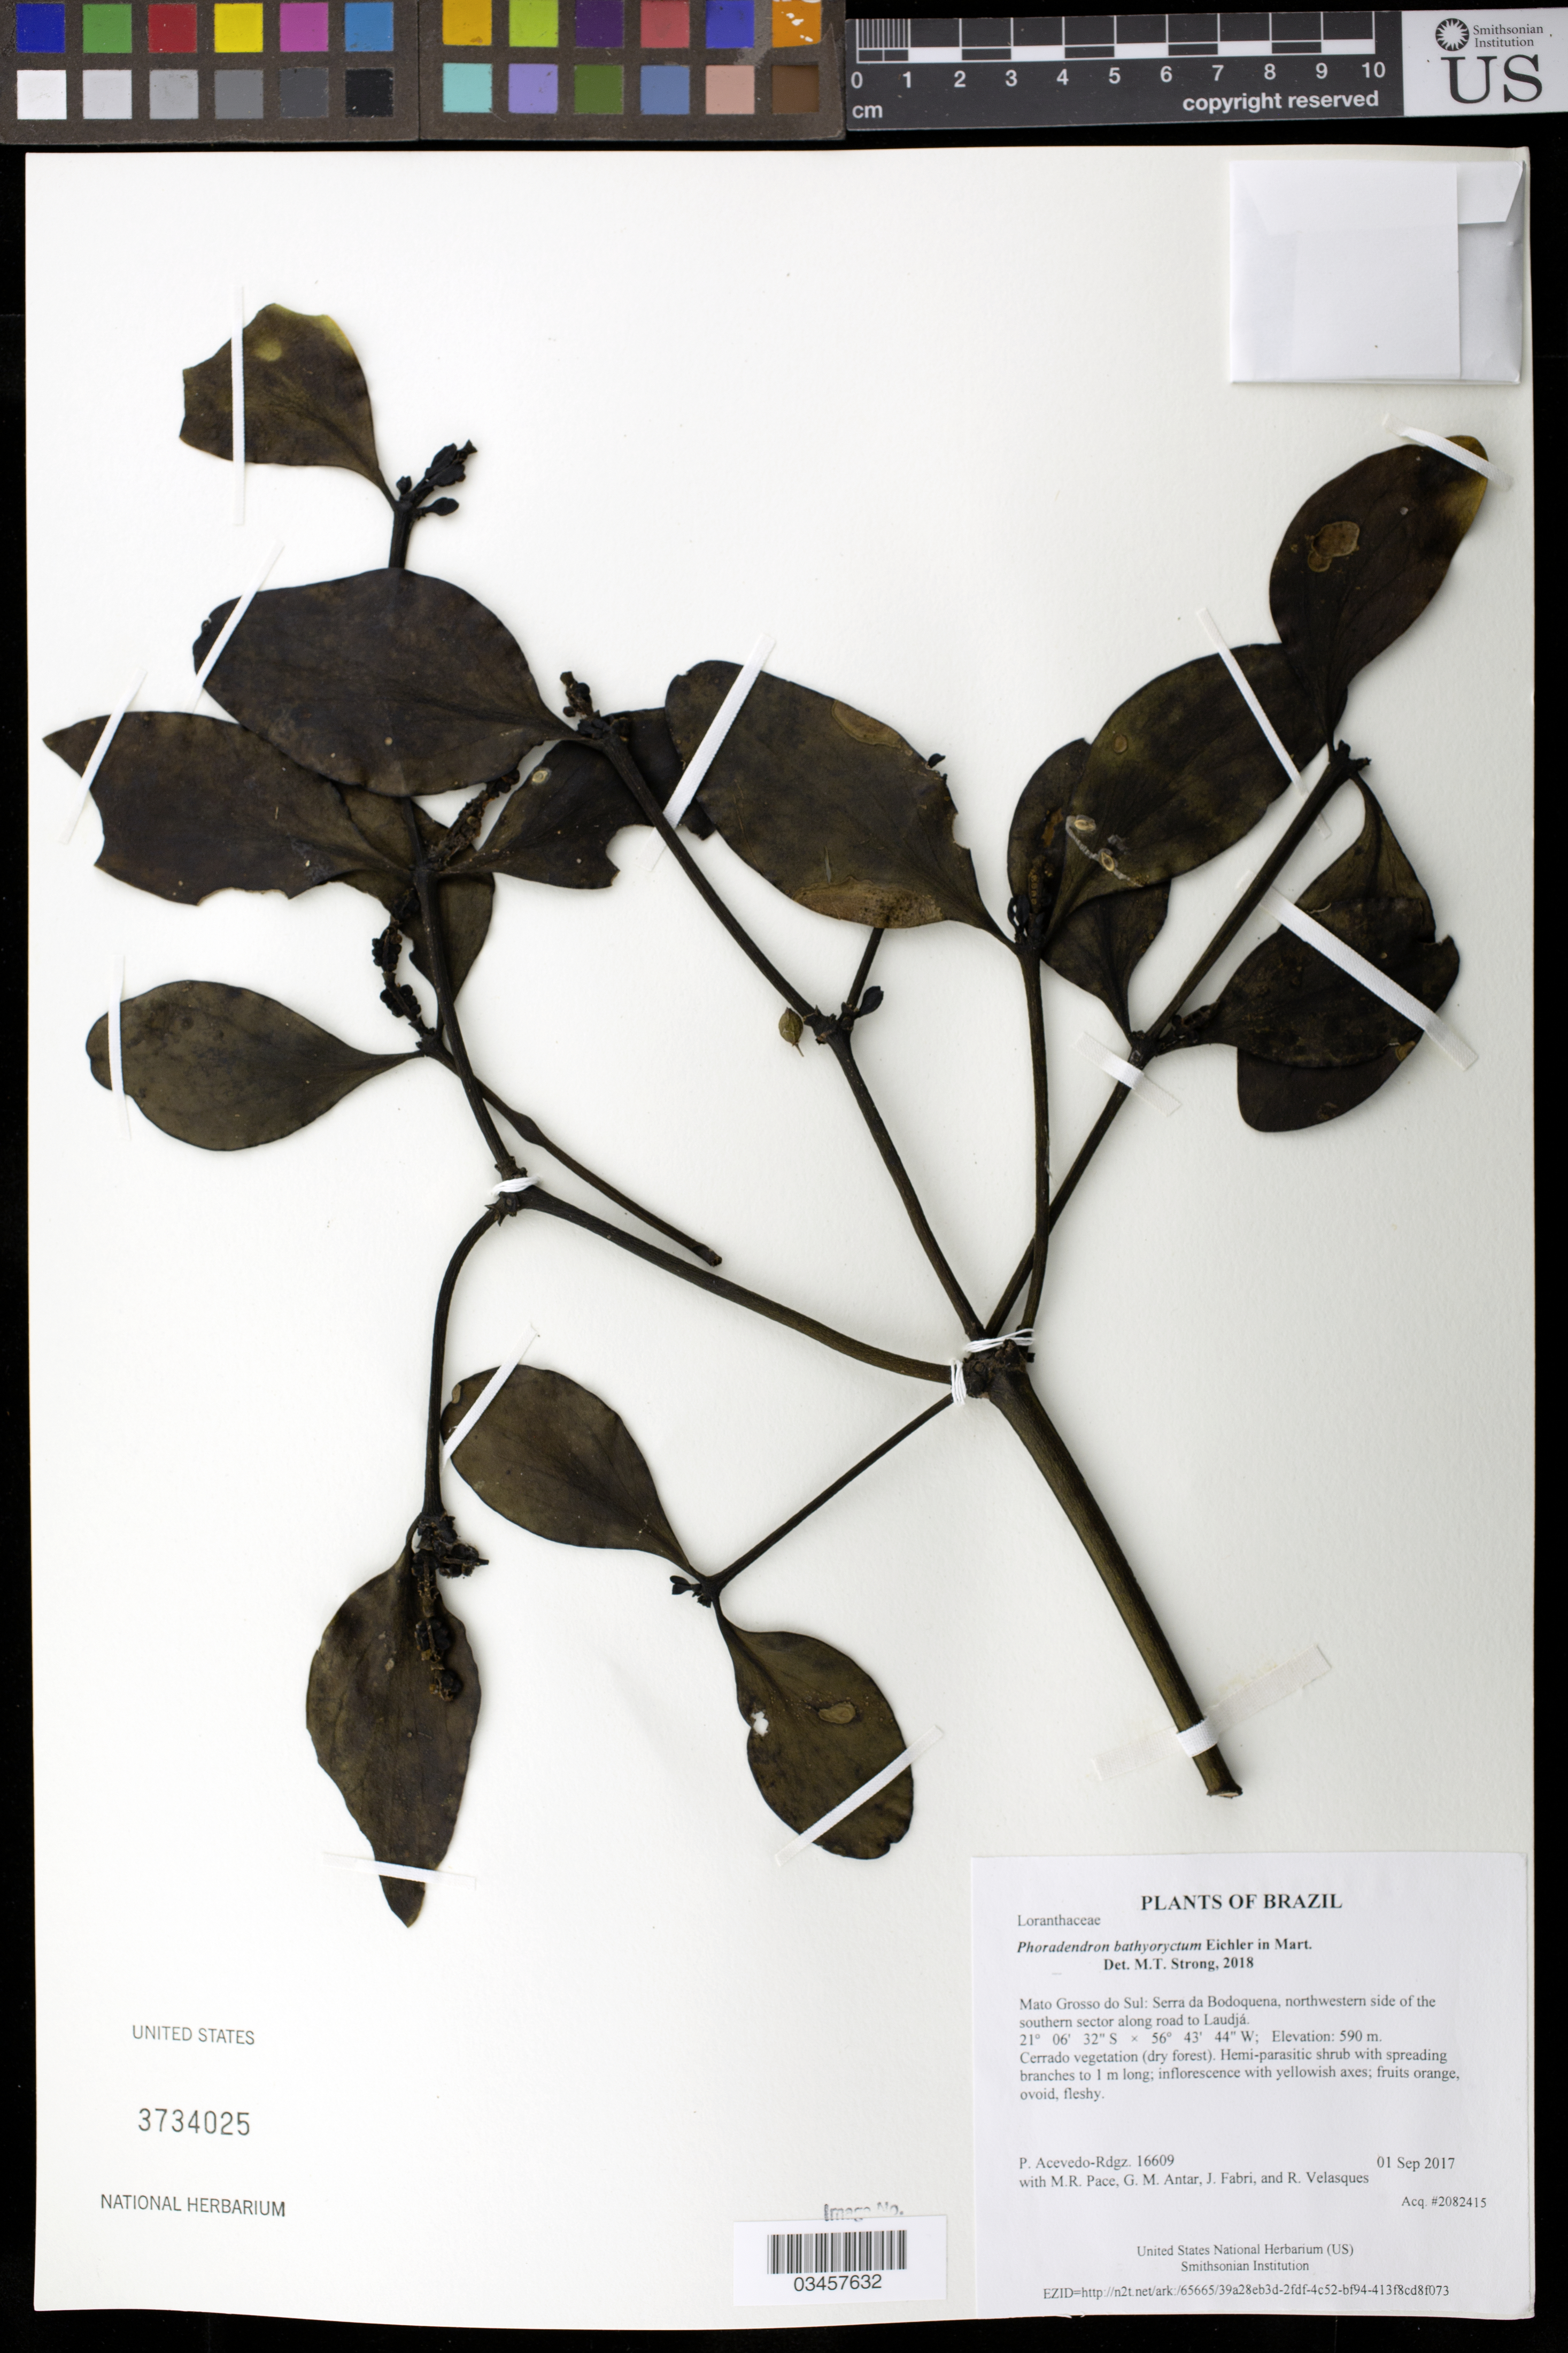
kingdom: Plantae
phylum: Tracheophyta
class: Magnoliopsida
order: Santalales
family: Viscaceae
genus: Phoradendron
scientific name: Phoradendron bathyoryctum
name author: Eichler in Mart.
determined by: Strong, Mark T., (BOT), Smithsonian Institution - National Museum of Natural History (UNITED STATES)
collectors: P. Acevedo-Rodr., M. R. Pace, G. M. Antar, J. Fabri & R. Velasques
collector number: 16609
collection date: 2017-09-01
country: Brazil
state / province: Mato Grosso do Sul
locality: Serra da Bodoquena, northwestern side of the southern sector along road to Laudjá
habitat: Cerrado vegetation (dry forest)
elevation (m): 590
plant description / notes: US, NY, MO, K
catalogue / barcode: US 3734025